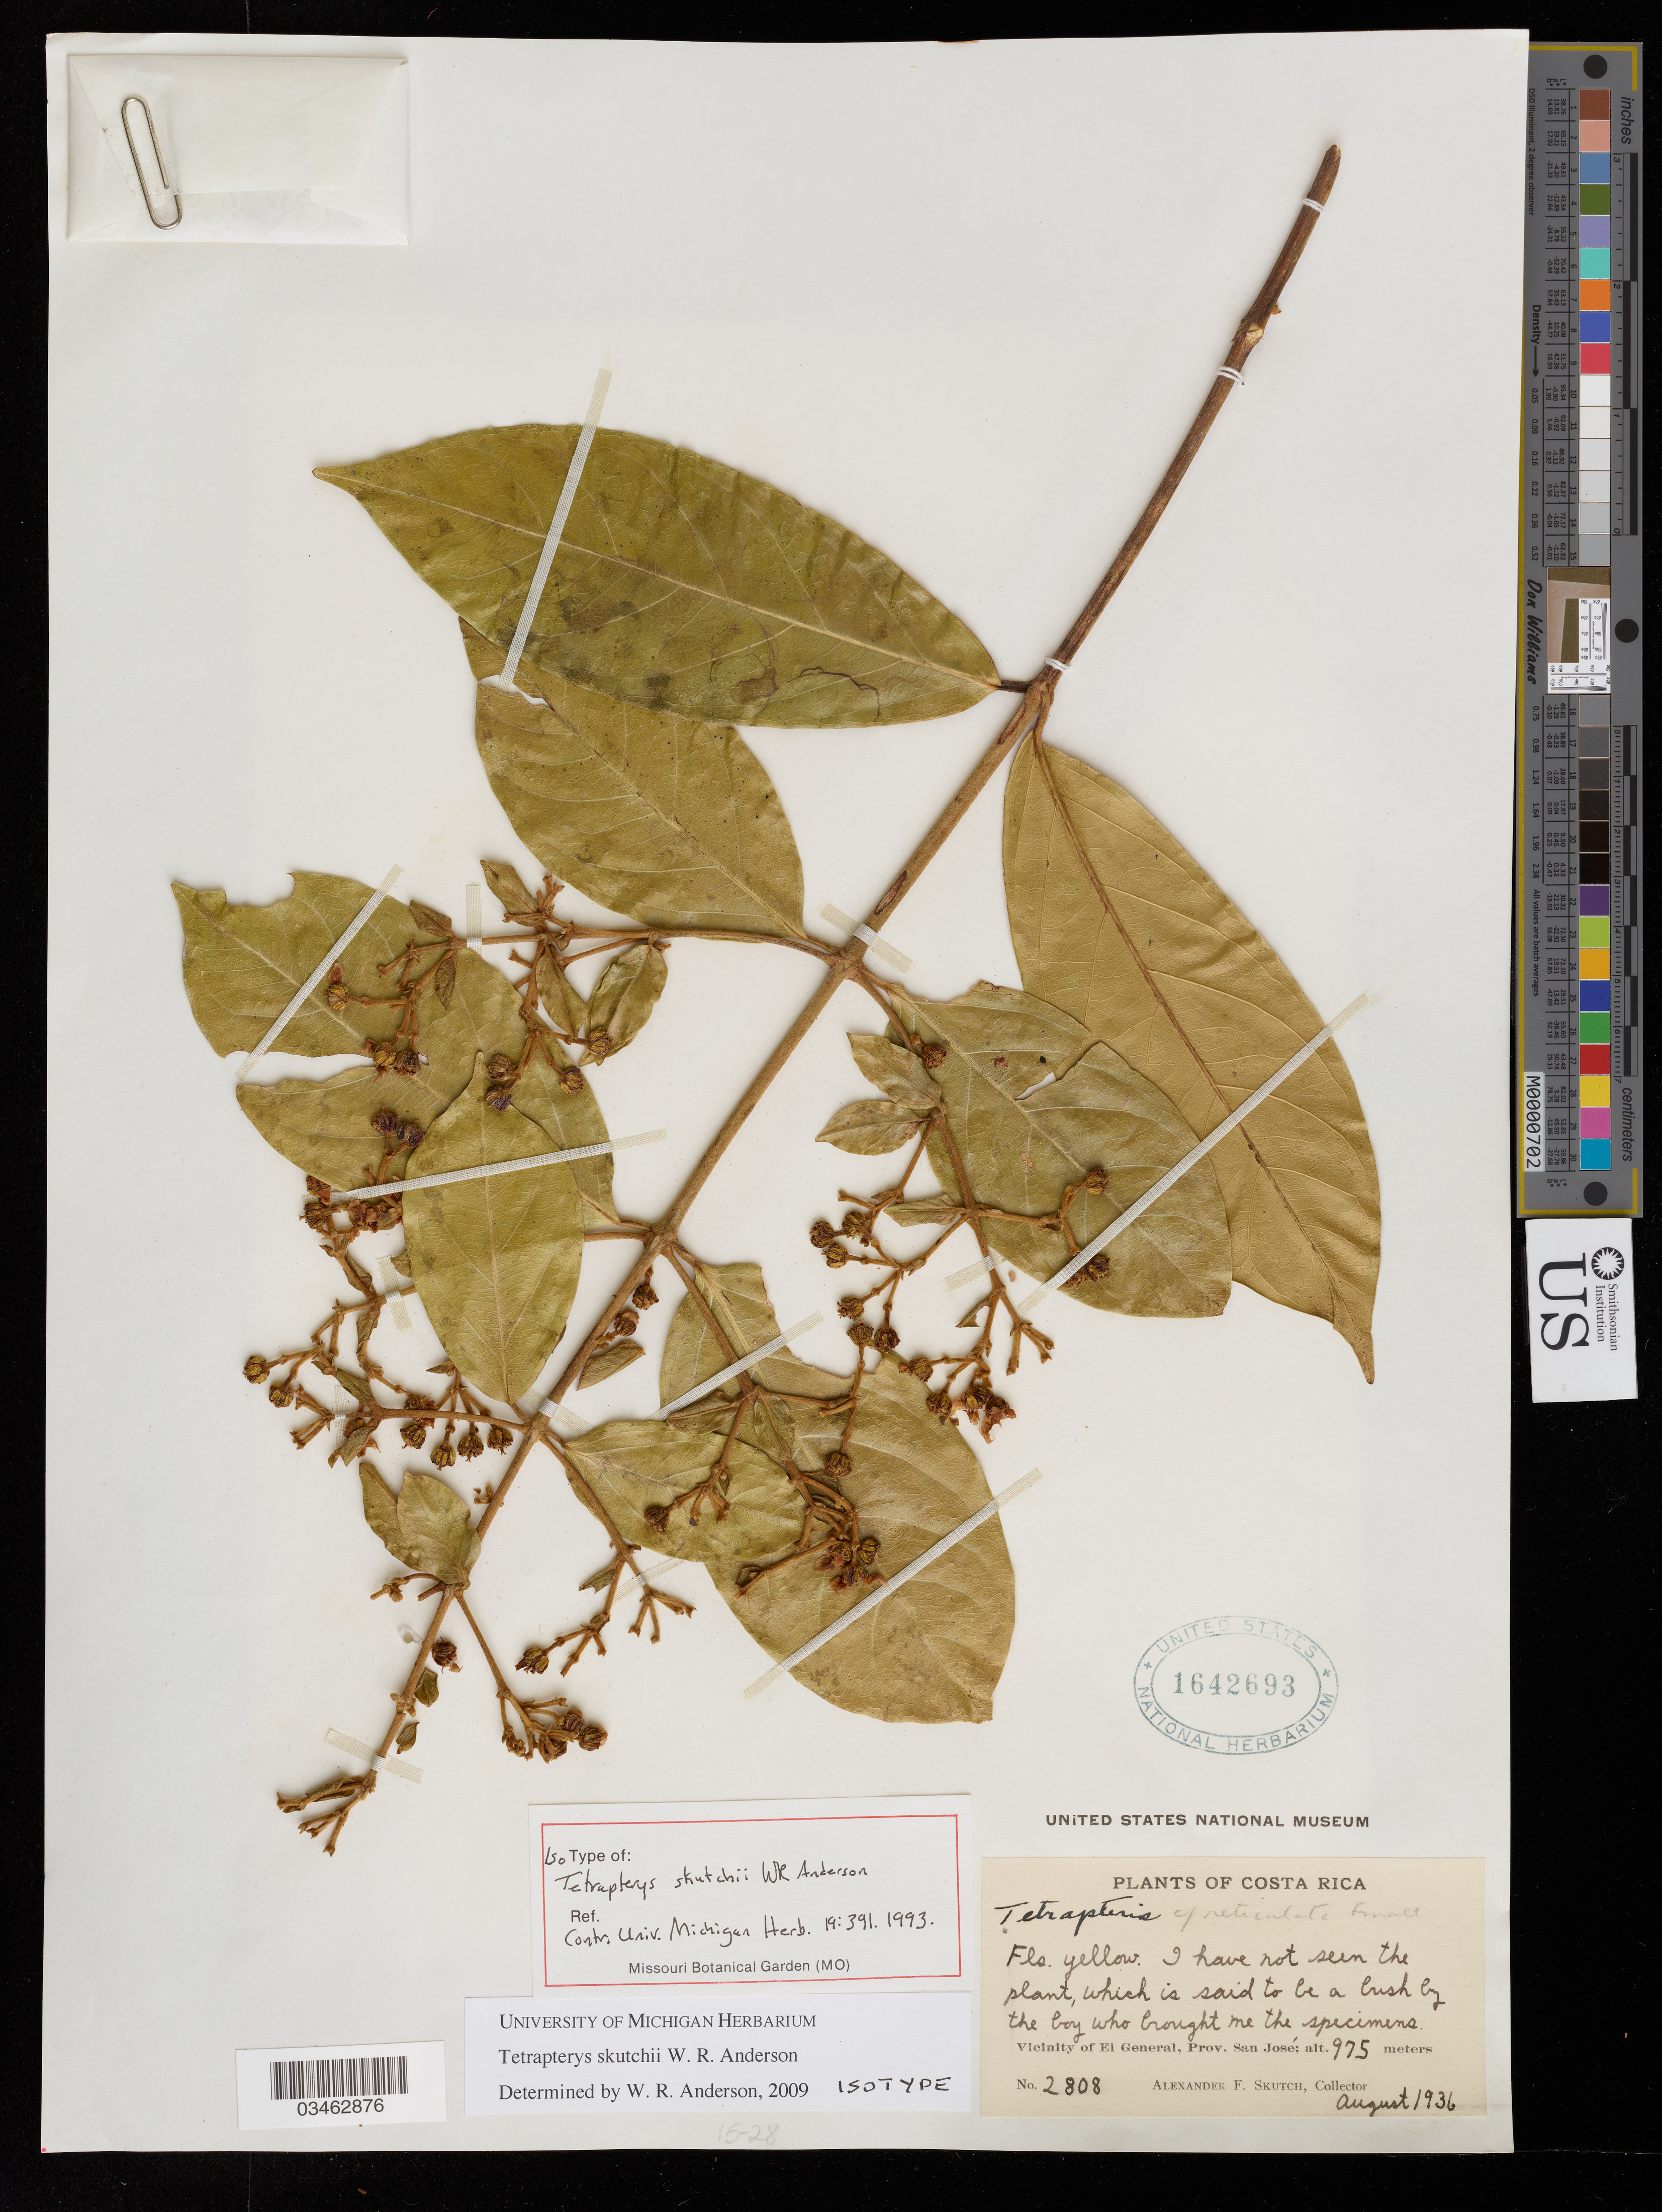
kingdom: Plantae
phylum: Tracheophyta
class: Magnoliopsida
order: Malpighiales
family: Malpighiaceae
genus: Tetrapterys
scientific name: Tetrapterys skutchii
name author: W.R. Anderson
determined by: Anderson, W. R., (MICH), University of Michigan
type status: Isotype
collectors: A. F. Skutch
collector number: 2808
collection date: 1936-08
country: Costa Rica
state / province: San José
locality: Vicinity of El General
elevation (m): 975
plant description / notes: "I have not seen the plant, which is said to be a bush by the boy who brought me the specimens".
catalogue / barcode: US 1642693